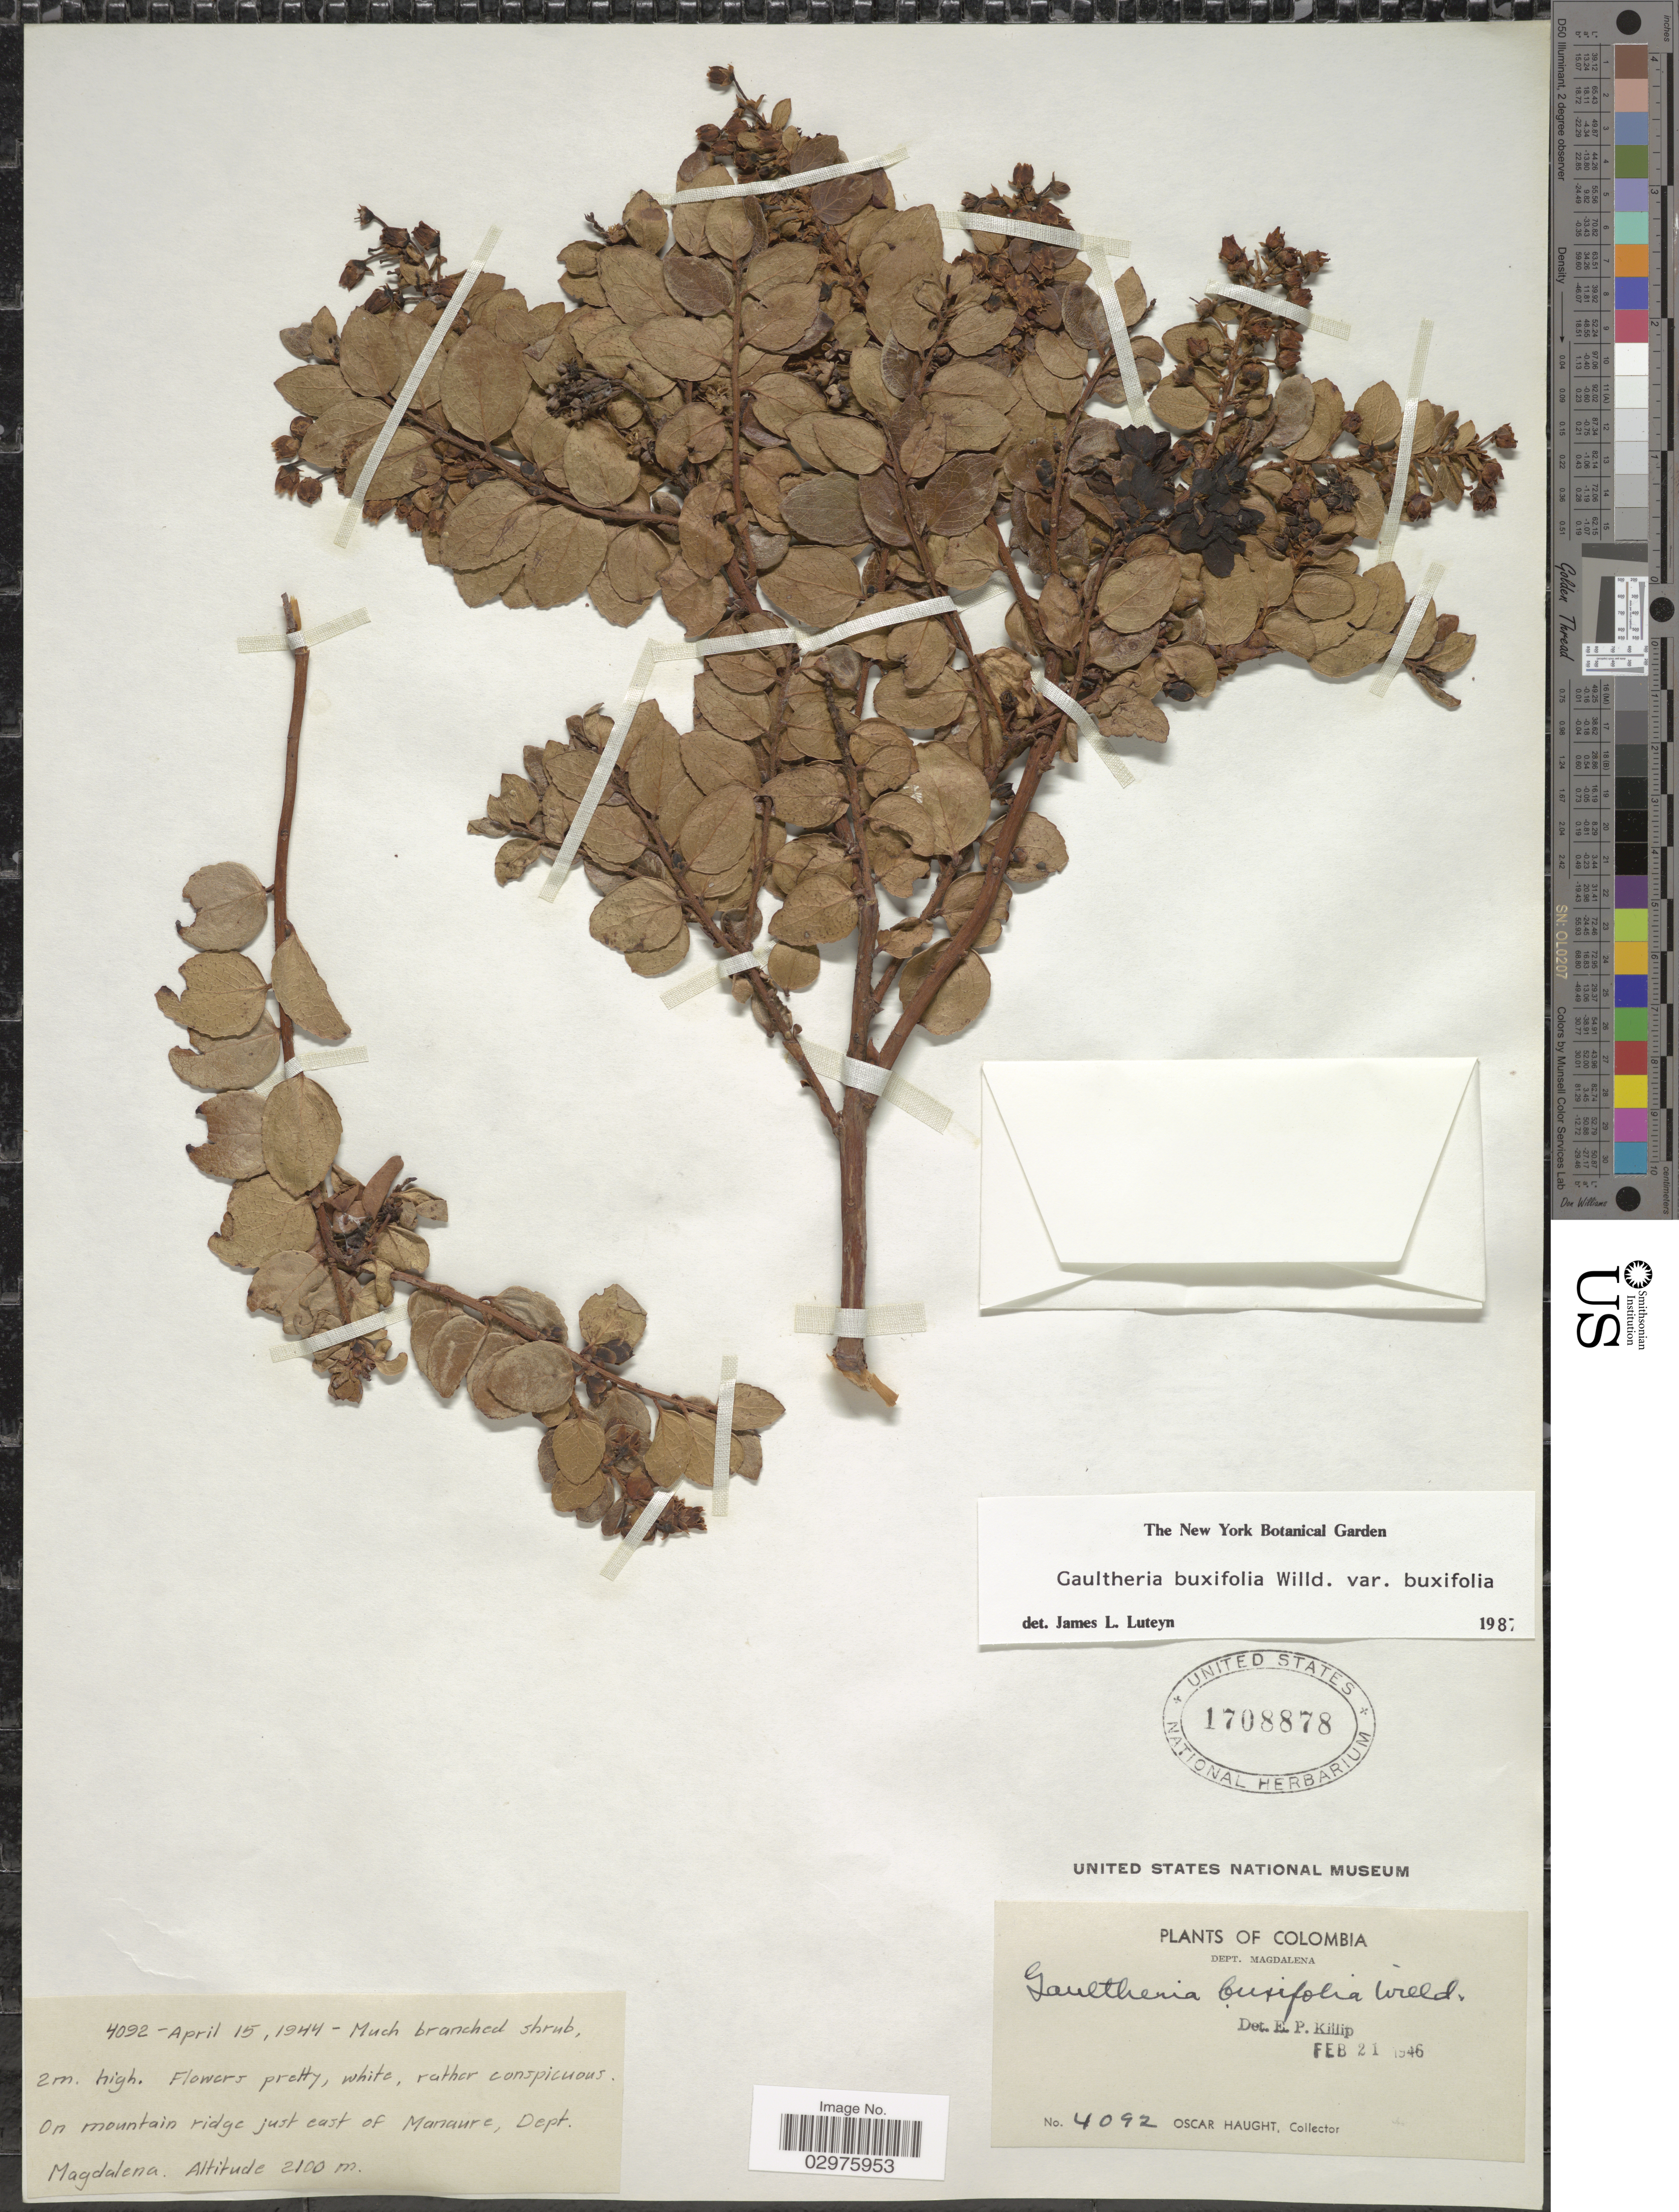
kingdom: Plantae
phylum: Tracheophyta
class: Magnoliopsida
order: Ericales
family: Ericaceae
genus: Gaultheria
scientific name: Gaultheria buxifolia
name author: Willd.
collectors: O. L. Haught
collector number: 4092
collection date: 1944-04-15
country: Colombia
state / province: Magdalena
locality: On mountain ridge just east of Manaure, Dept. Magdalena.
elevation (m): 2100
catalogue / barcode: US 1708878